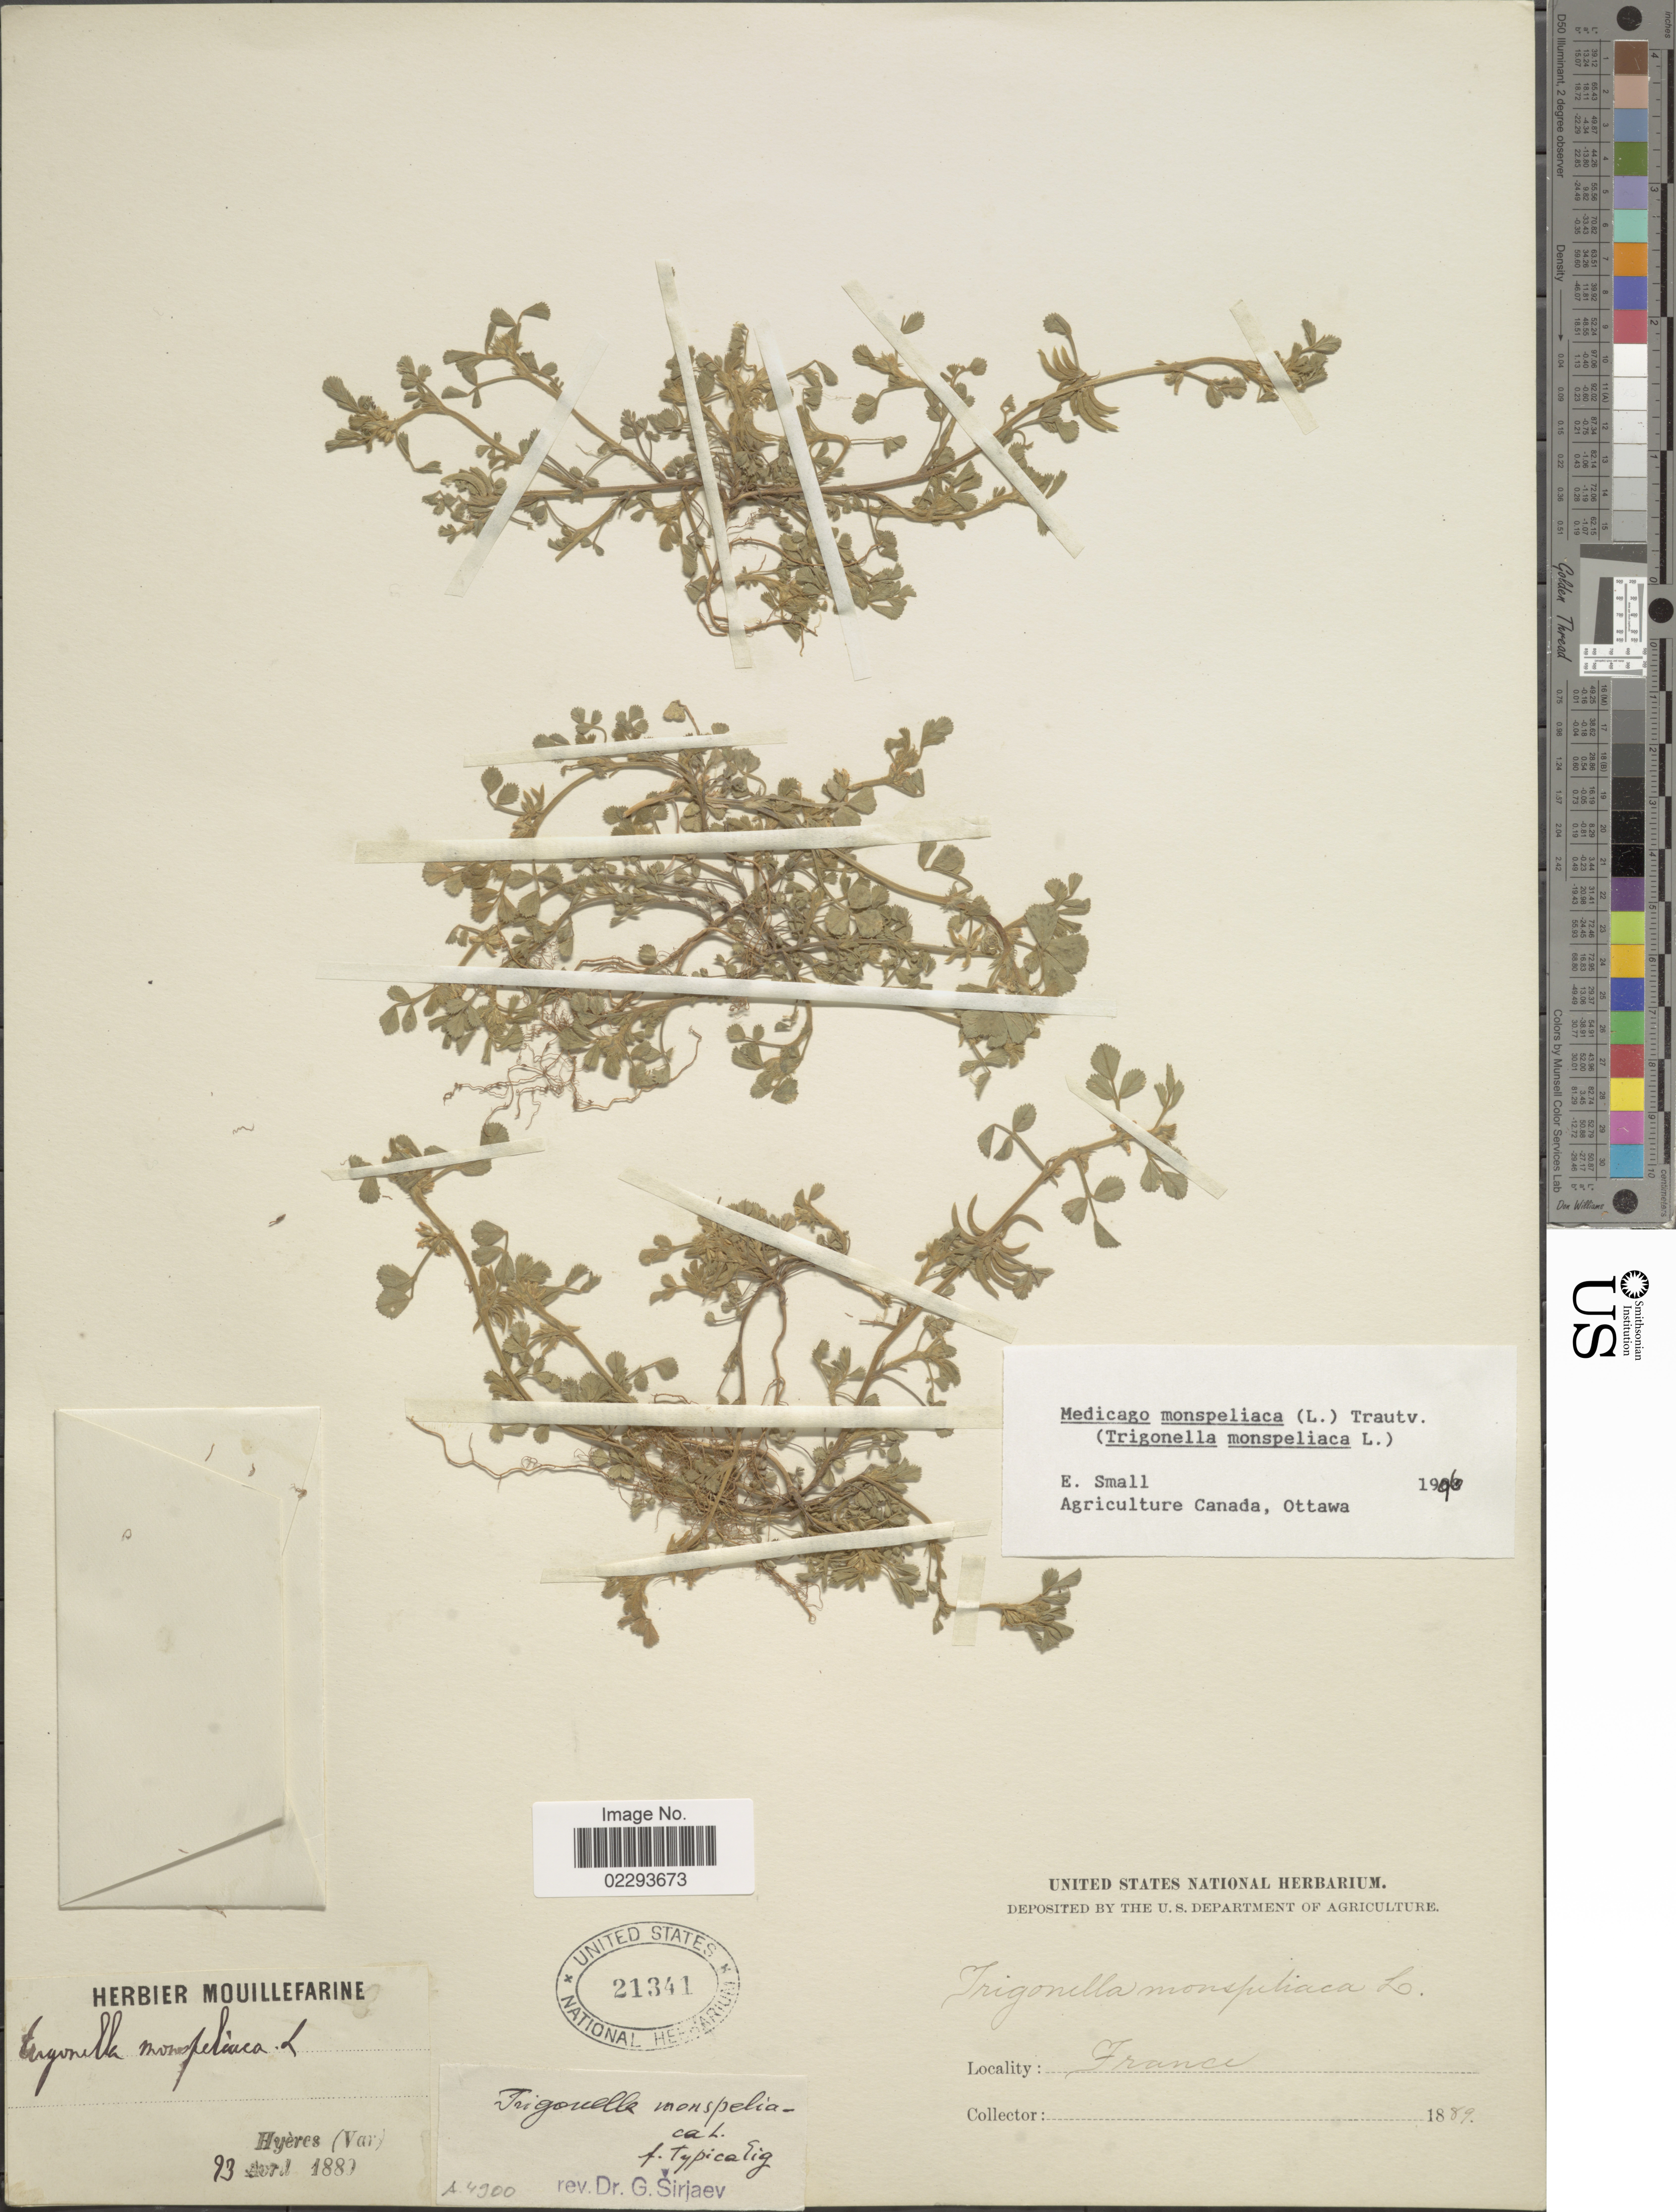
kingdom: Plantae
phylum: Tracheophyta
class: Magnoliopsida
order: Fabales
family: Fabaceae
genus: Medicago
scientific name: Medicago monspeliaca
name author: (L.) Trautv.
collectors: G. Širjaev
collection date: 1889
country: France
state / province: Provence-Alpes-Côte d'Azur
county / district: Var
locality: Hyeres (var) France.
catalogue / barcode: US 21341